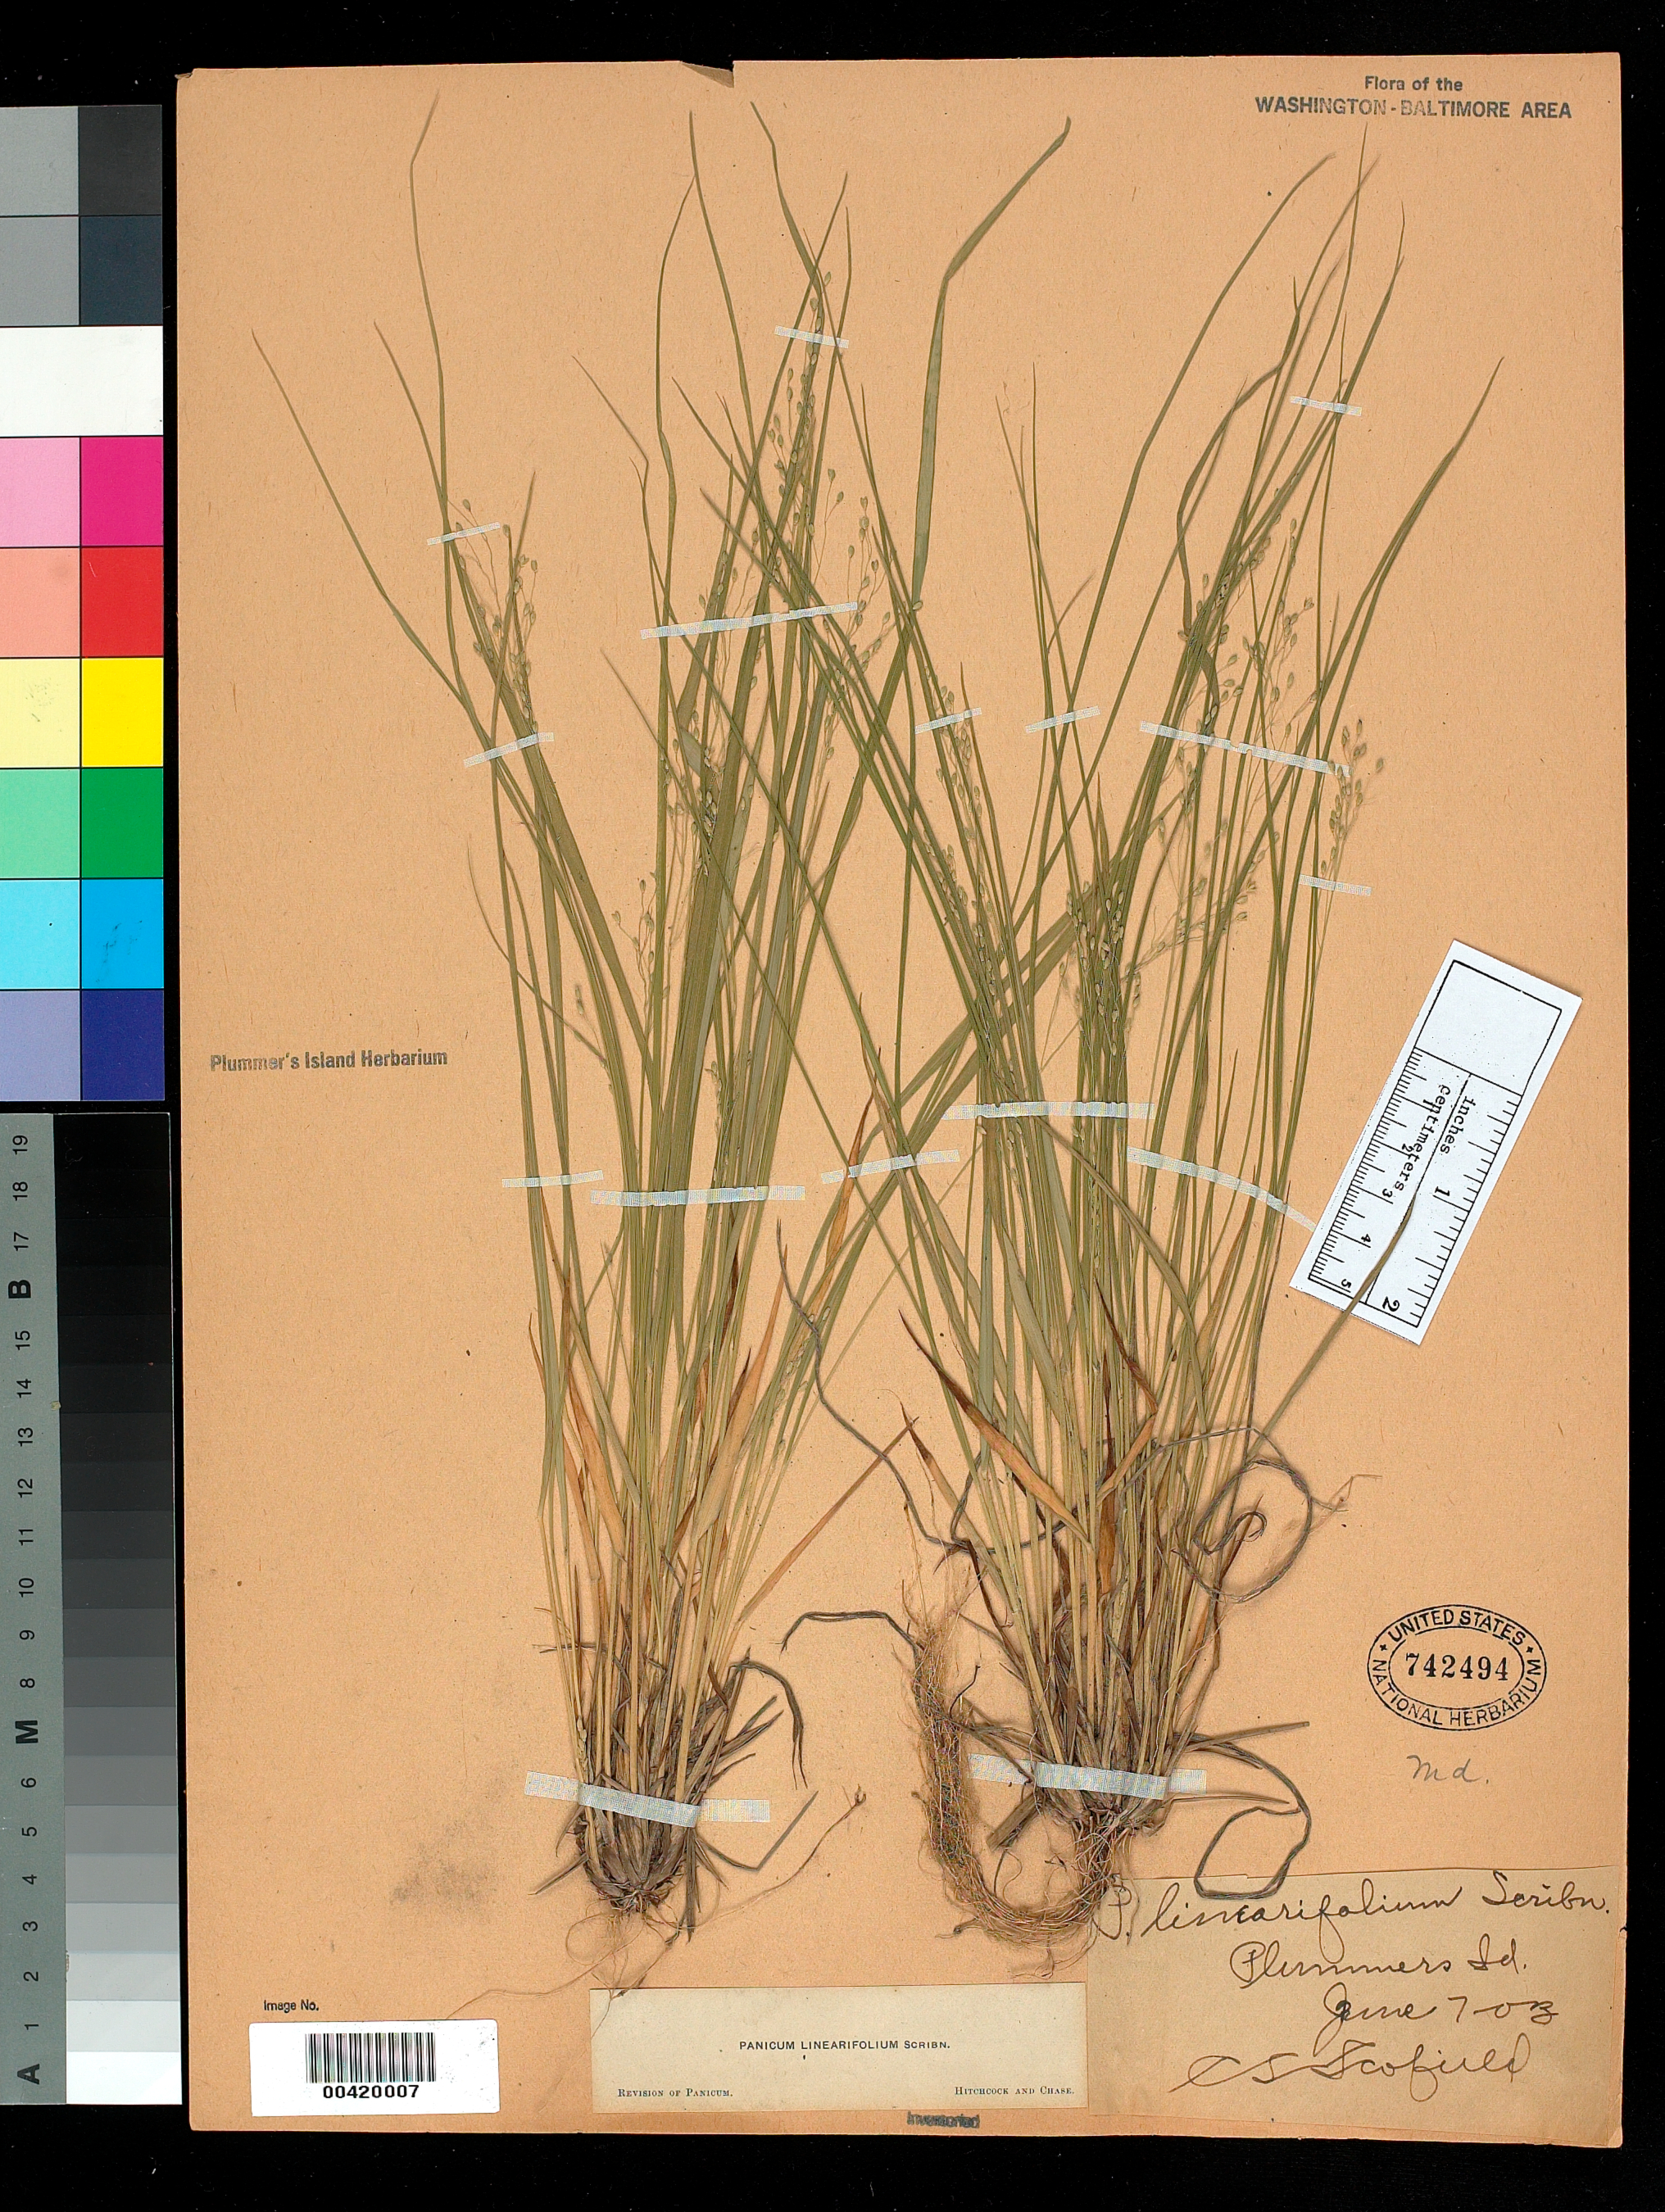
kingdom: Plantae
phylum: Tracheophyta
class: Liliopsida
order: Poales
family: Poaceae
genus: Dichanthelium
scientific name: Dichanthelium linearifolium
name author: (Scribn.) Gould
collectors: C. Scofield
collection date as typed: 07 Jun 1903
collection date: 1903-06-07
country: United States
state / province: Maryland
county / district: Montgomery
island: Plummers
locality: Plummer's Island C. & O. Canal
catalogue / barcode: US 742494